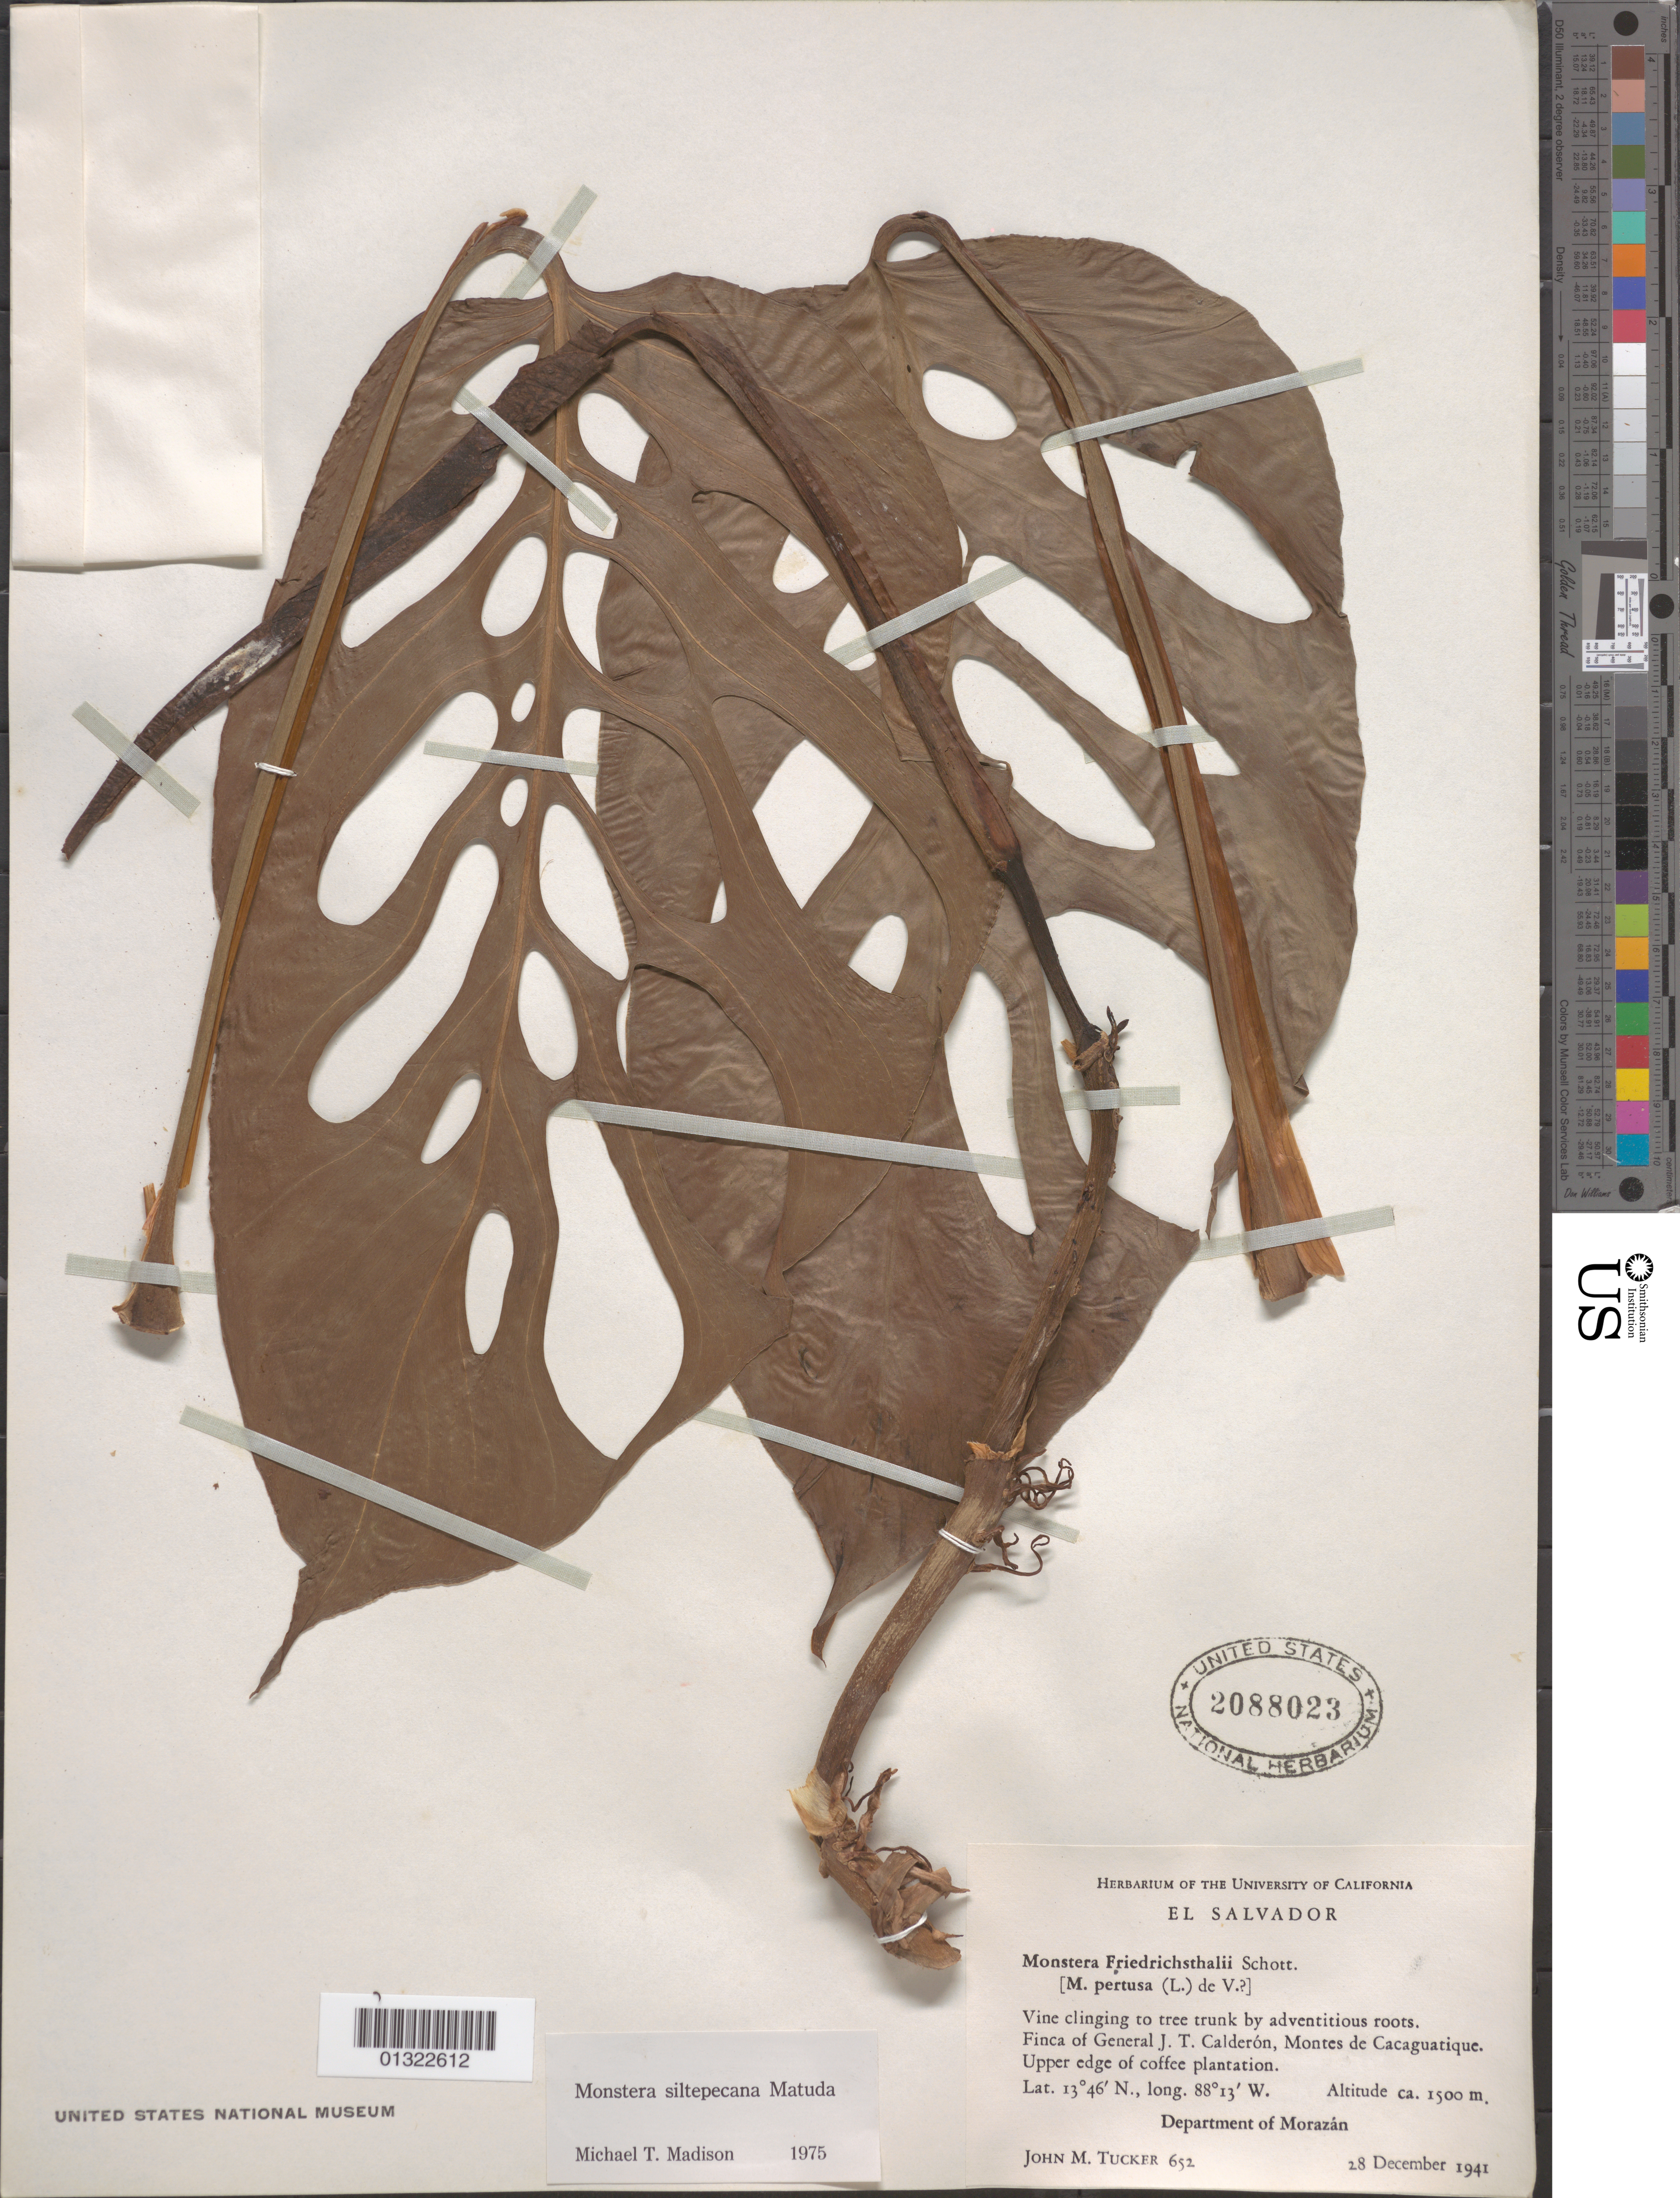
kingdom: Plantae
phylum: Tracheophyta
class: Liliopsida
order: Alismatales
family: Araceae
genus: Monstera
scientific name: Monstera siltepecana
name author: Matuda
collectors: J. M. Tucker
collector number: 652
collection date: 1941-12-28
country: El Salvador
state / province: Morazan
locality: Finca of General J. T. Calderón, Montes de Cacaguatique. Upper edge of coffee plantation. Department of Morazán.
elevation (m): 1500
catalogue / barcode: US 2088023